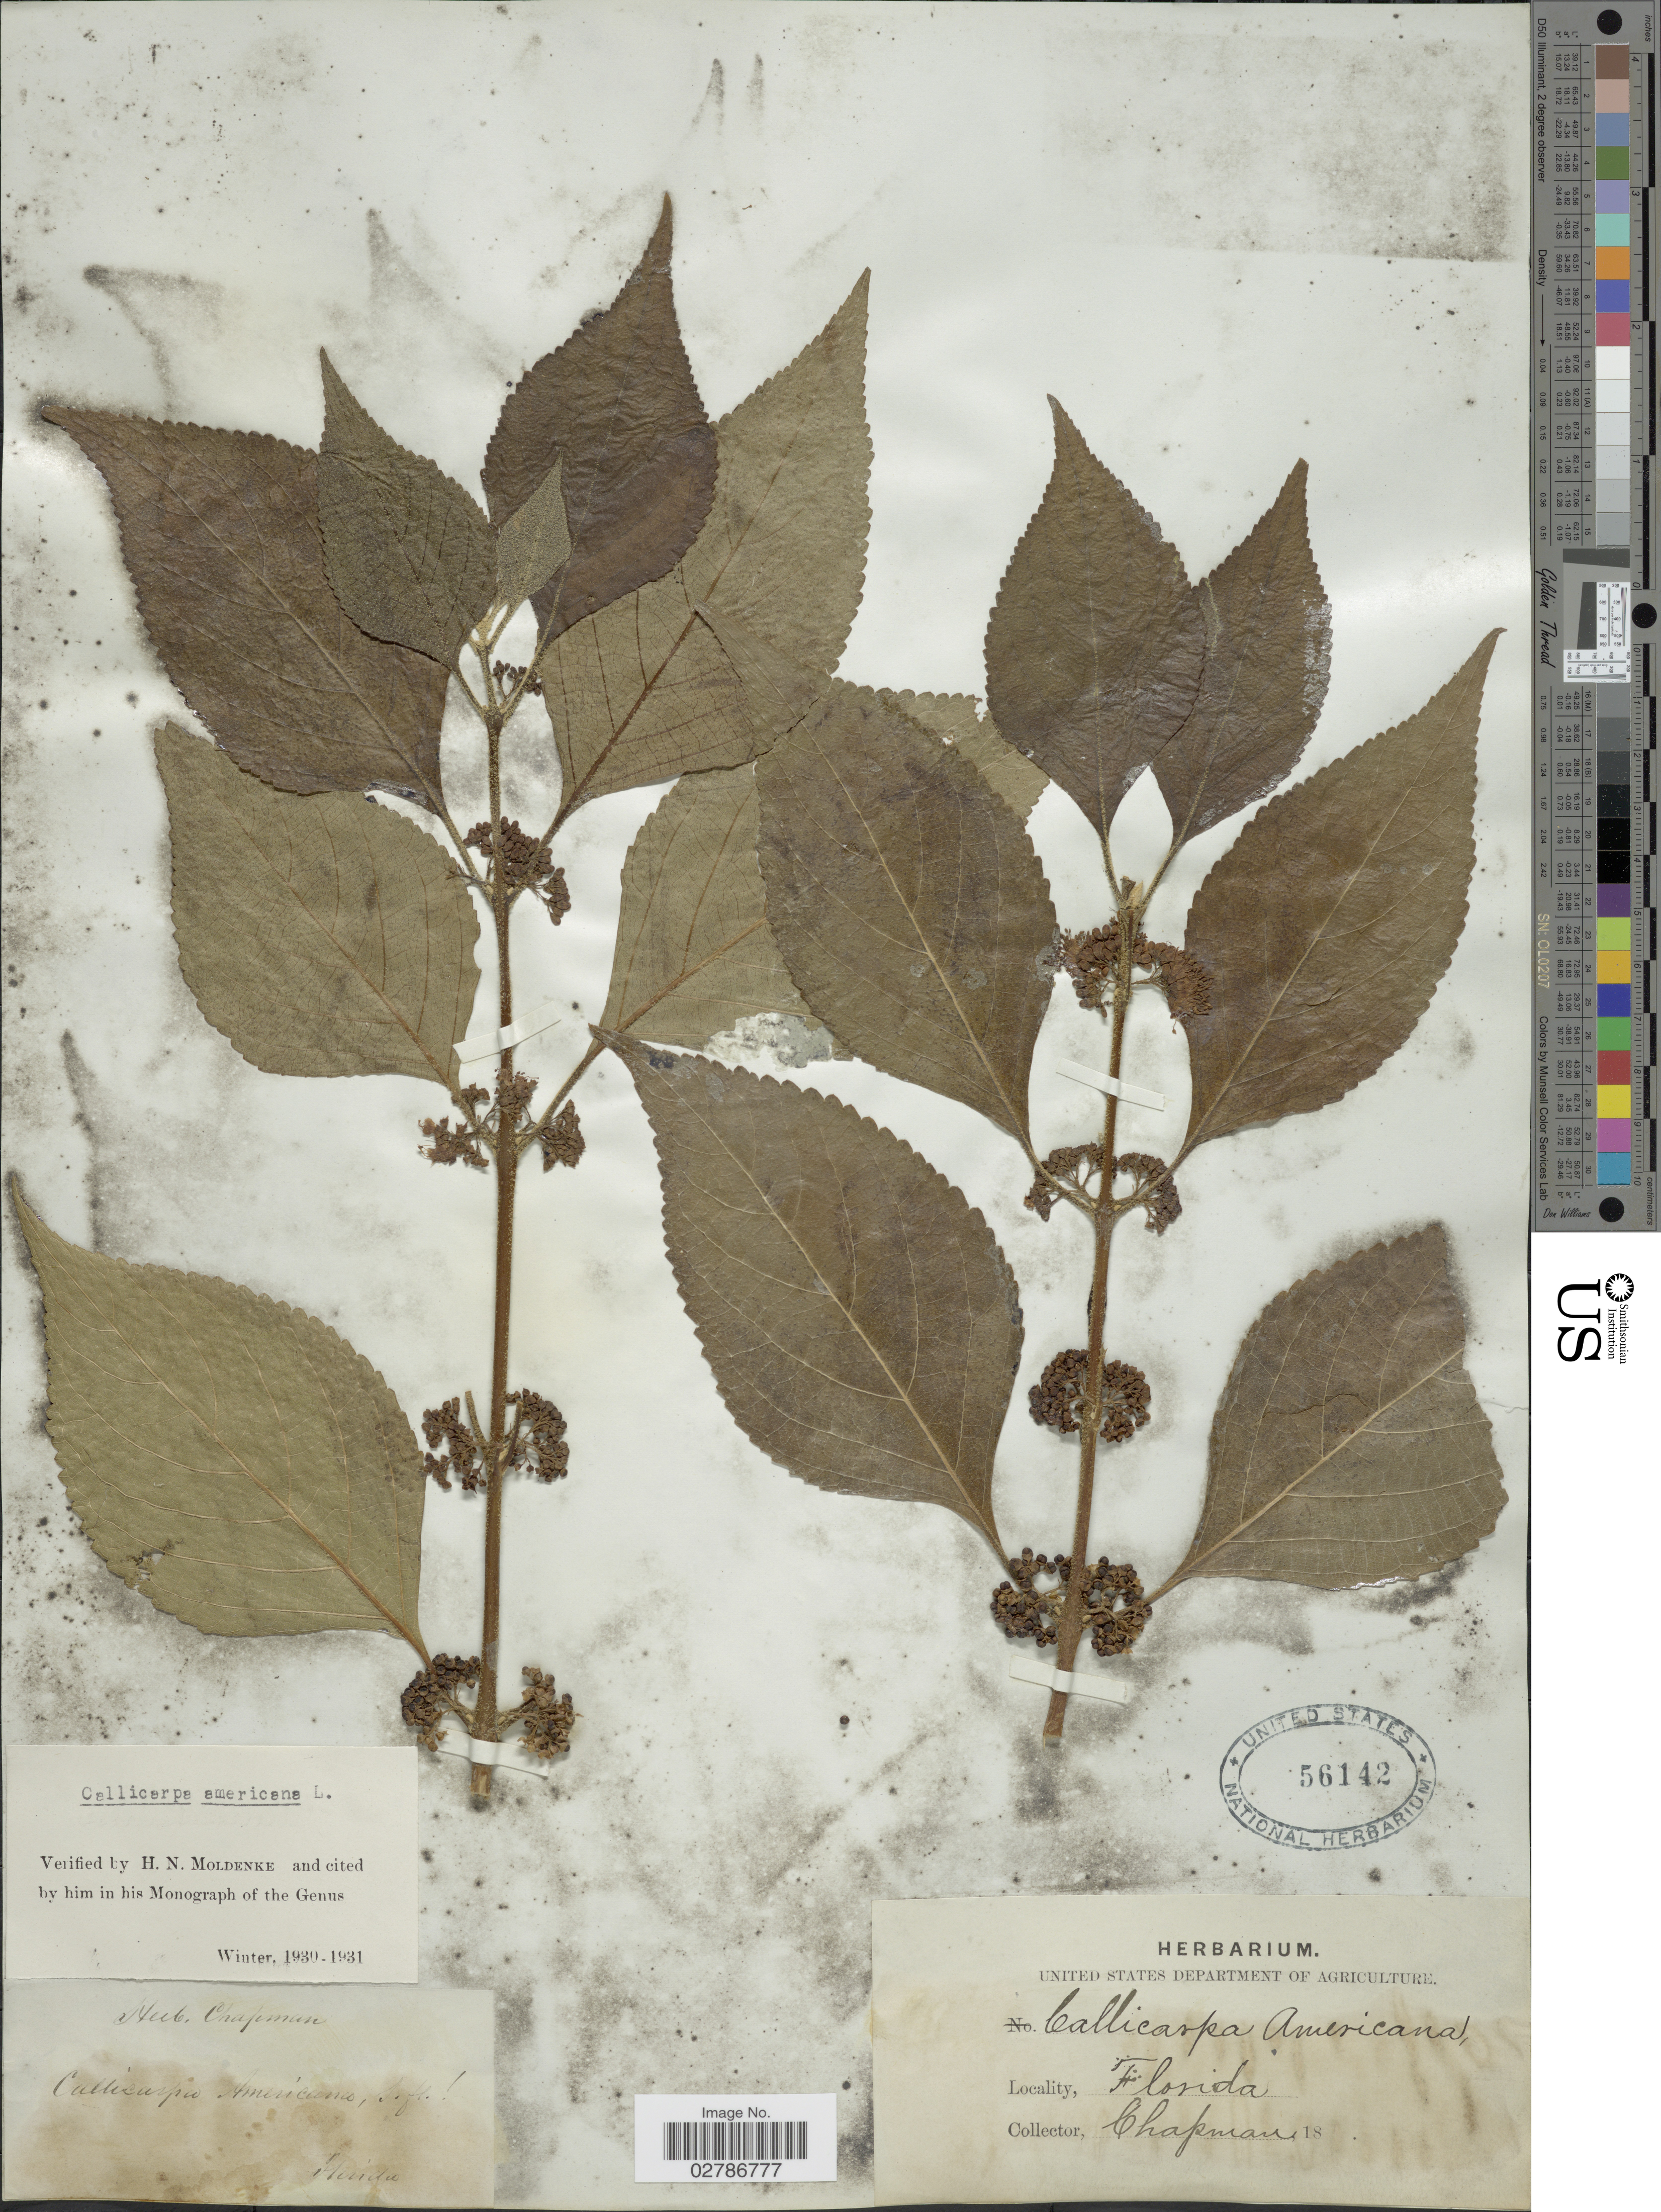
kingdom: Plantae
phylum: Tracheophyta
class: Magnoliopsida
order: Lamiales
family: Lamiaceae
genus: Callicarpa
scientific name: Callicarpa americana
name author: L.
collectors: A. Chapman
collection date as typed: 18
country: United States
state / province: Florida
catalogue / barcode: US 56142